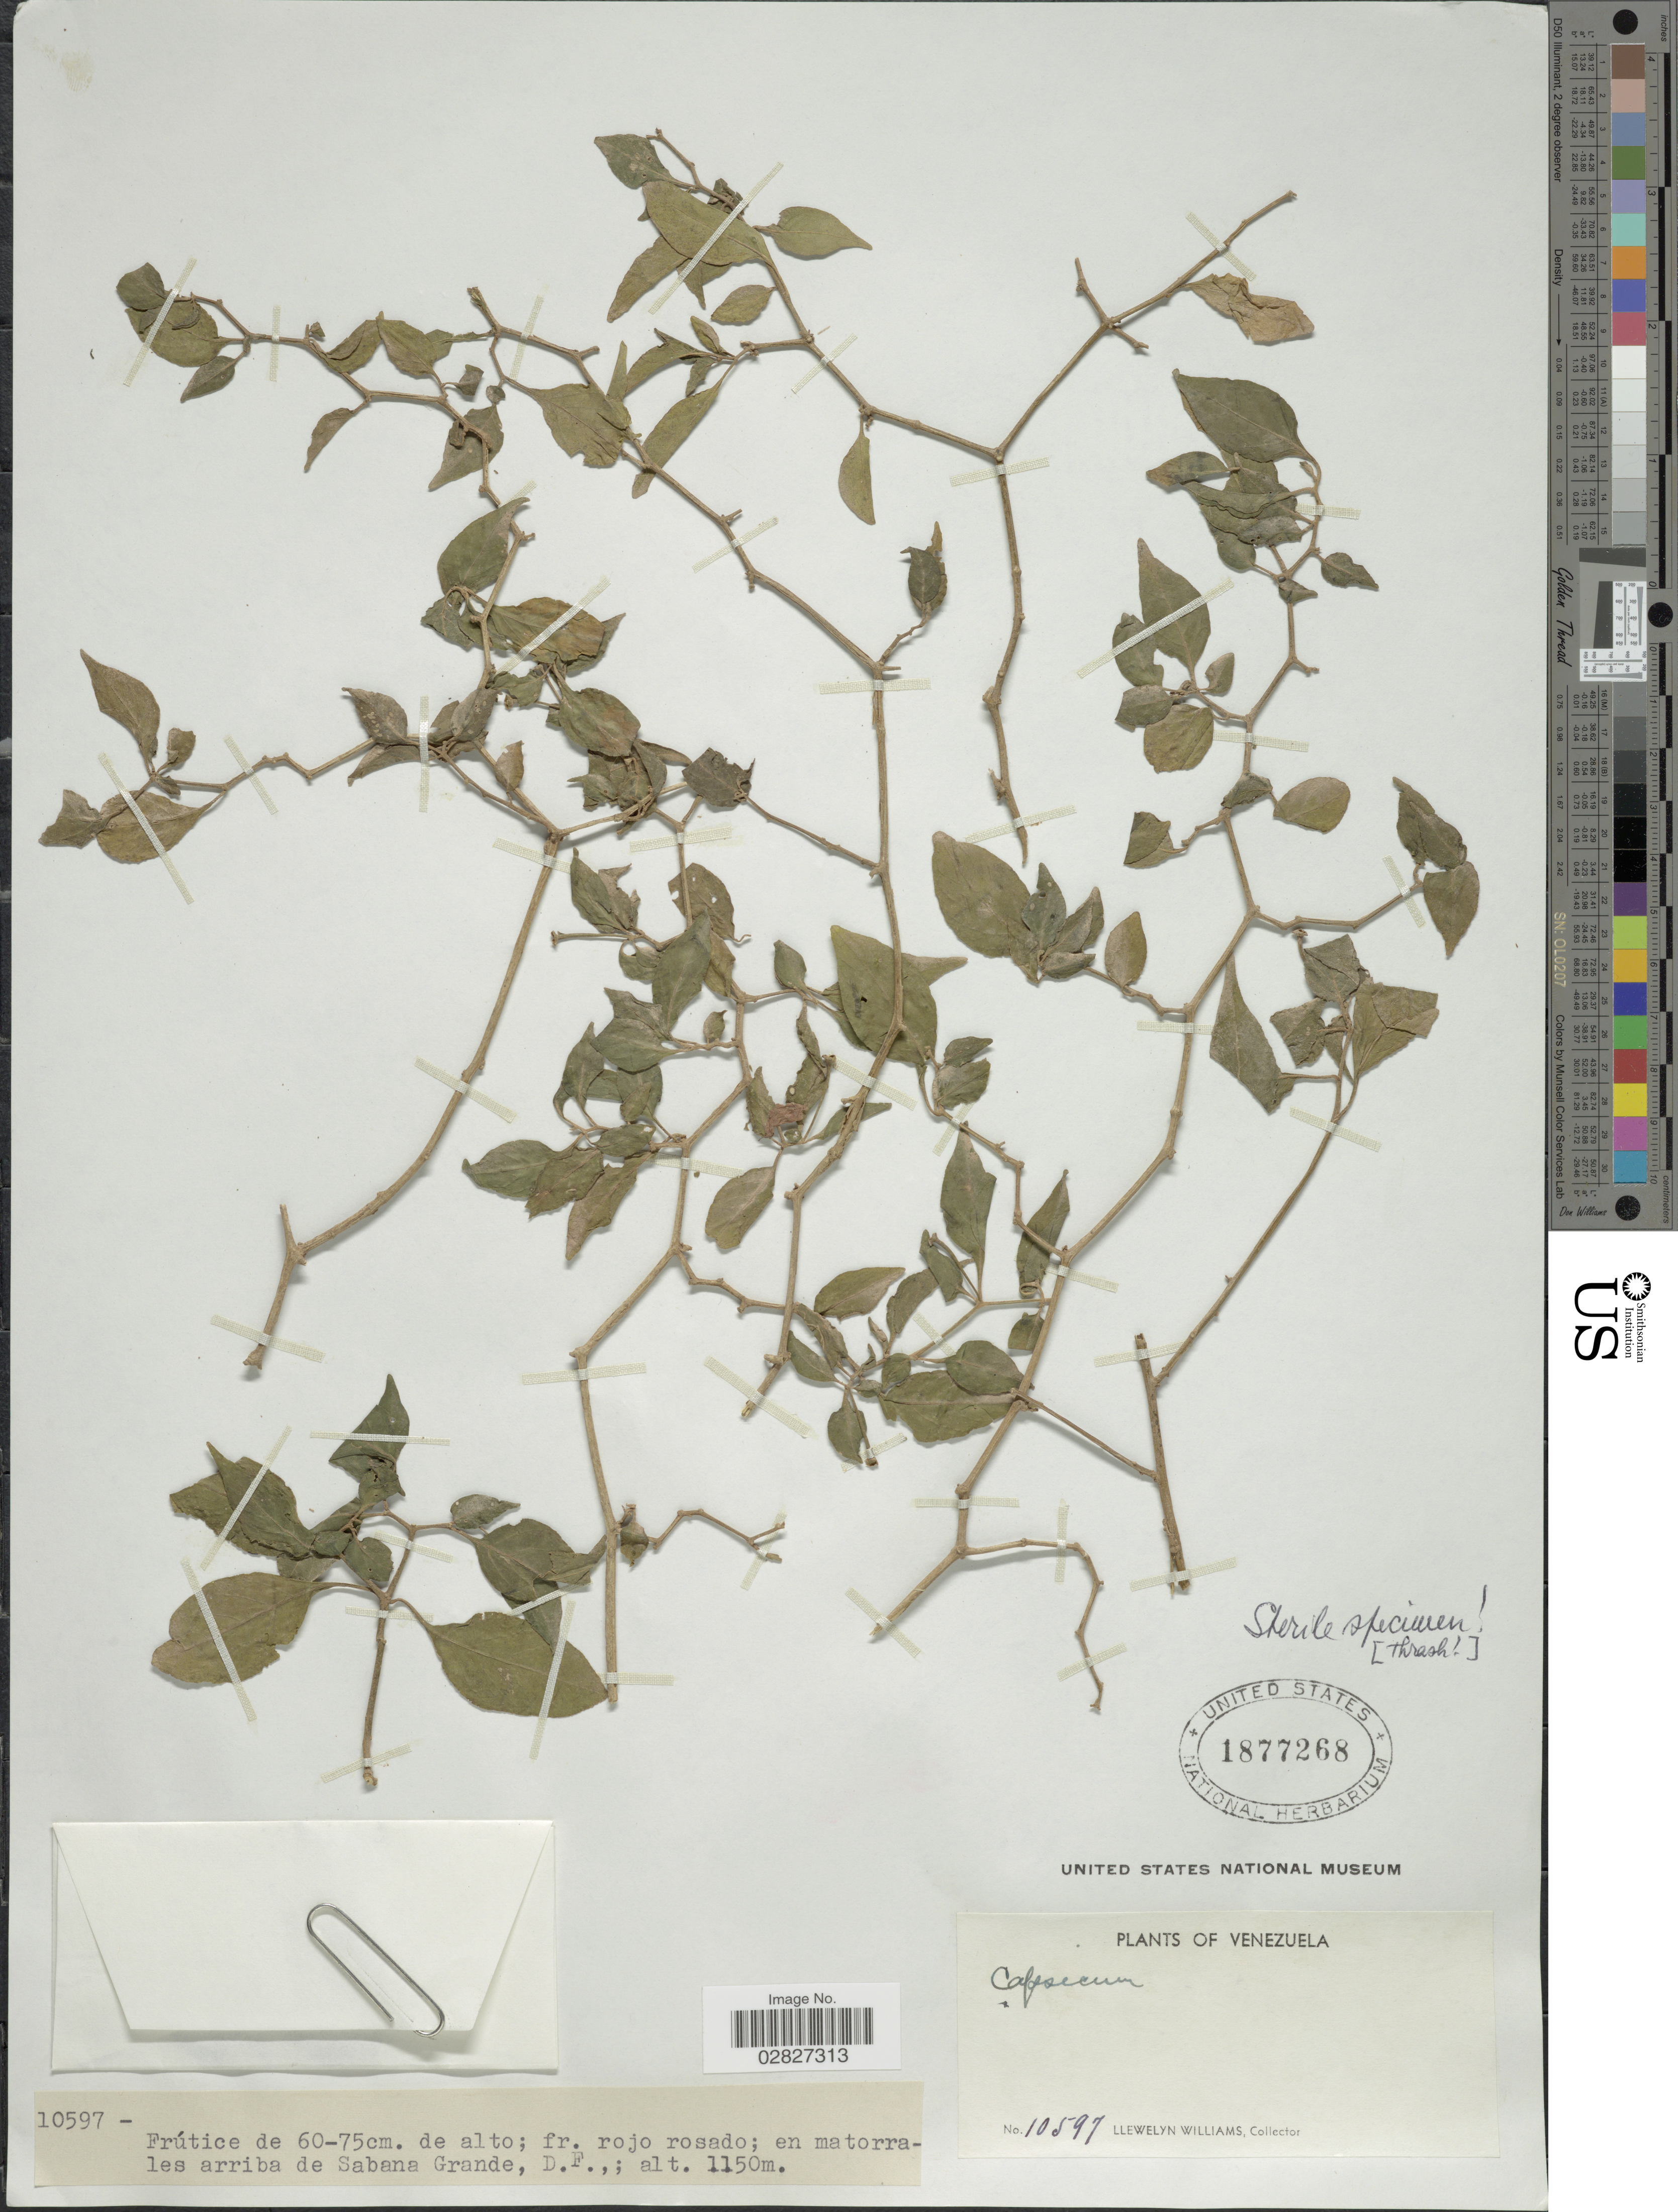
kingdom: Plantae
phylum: Tracheophyta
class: Magnoliopsida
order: Solanales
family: Solanaceae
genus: Capsicum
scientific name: Capsicum sp.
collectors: Ll. Williams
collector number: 10597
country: Venezuela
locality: En matorrales arriba de Sabana Grande, D.F.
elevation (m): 1150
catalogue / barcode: US 1877268